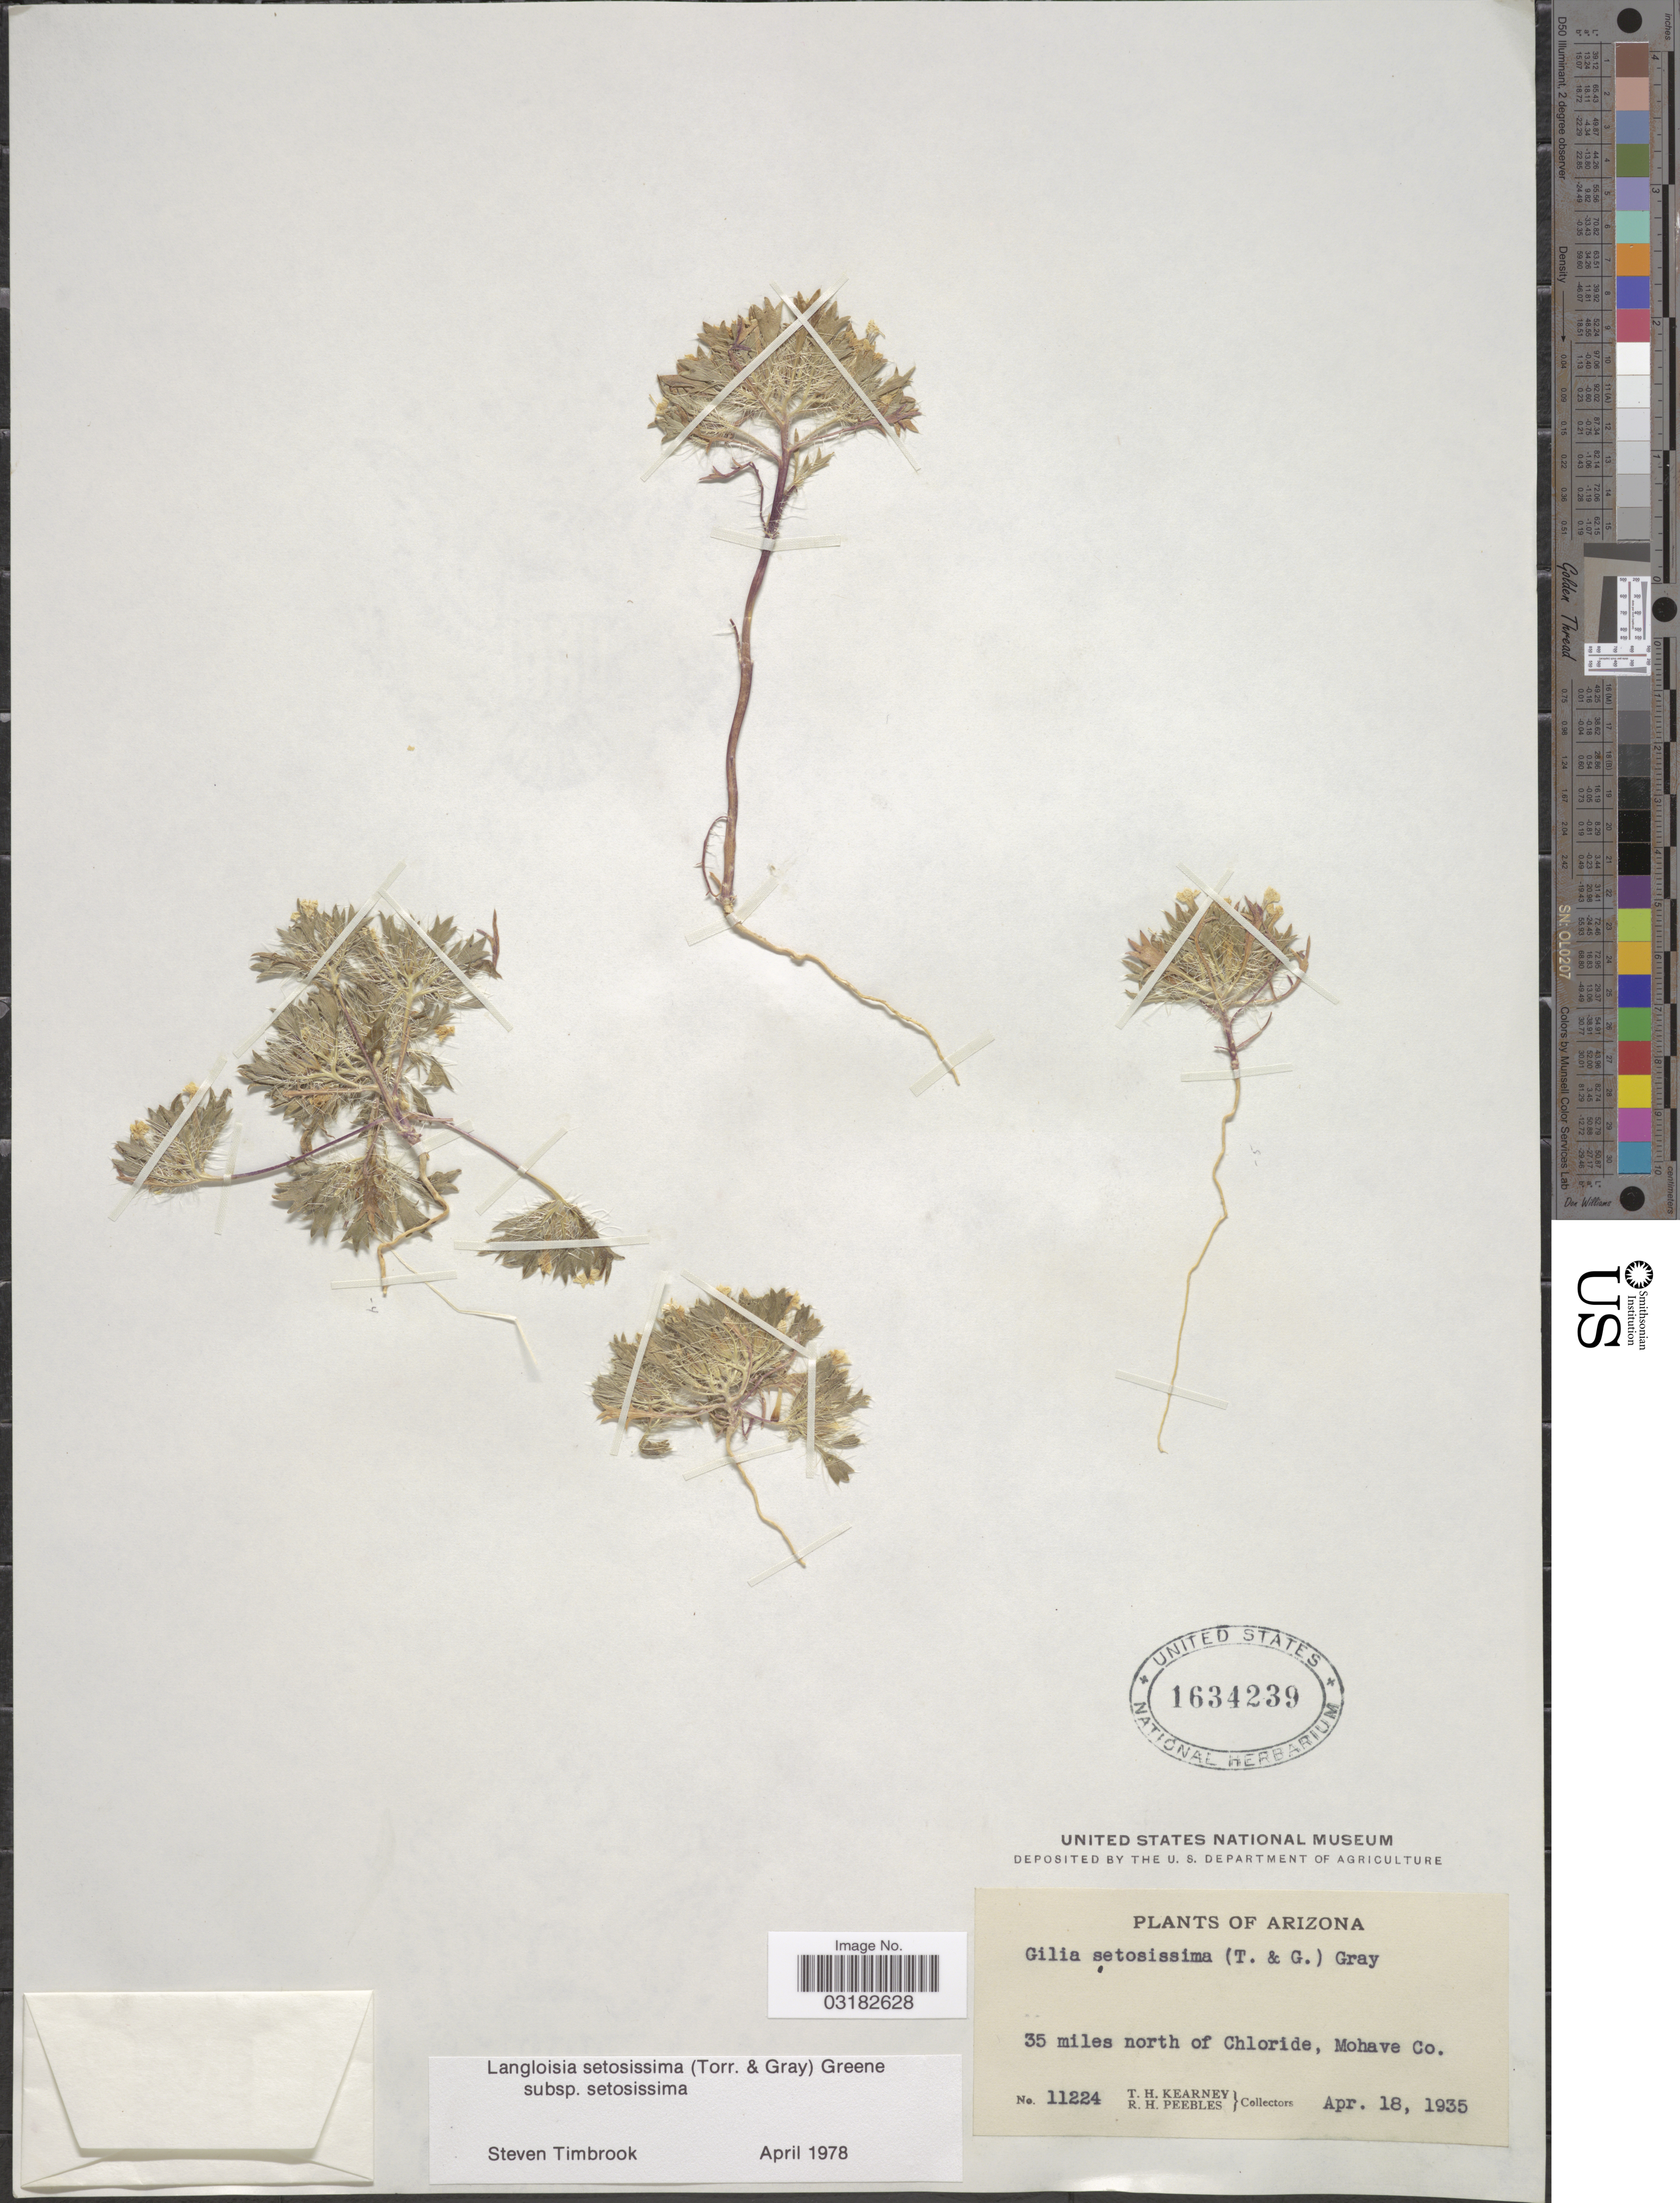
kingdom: Plantae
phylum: Tracheophyta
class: Magnoliopsida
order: Ericales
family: Polemoniaceae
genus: Langloisia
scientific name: Langloisia setosissima subsp. setosissima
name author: (Torr. & A. Gray) Greene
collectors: T. H. Kearney & R. H. Peebles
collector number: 11224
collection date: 1935-04-18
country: United States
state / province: Arizona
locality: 35 miles north of Chloride, Mohave Co.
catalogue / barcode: US 1634239